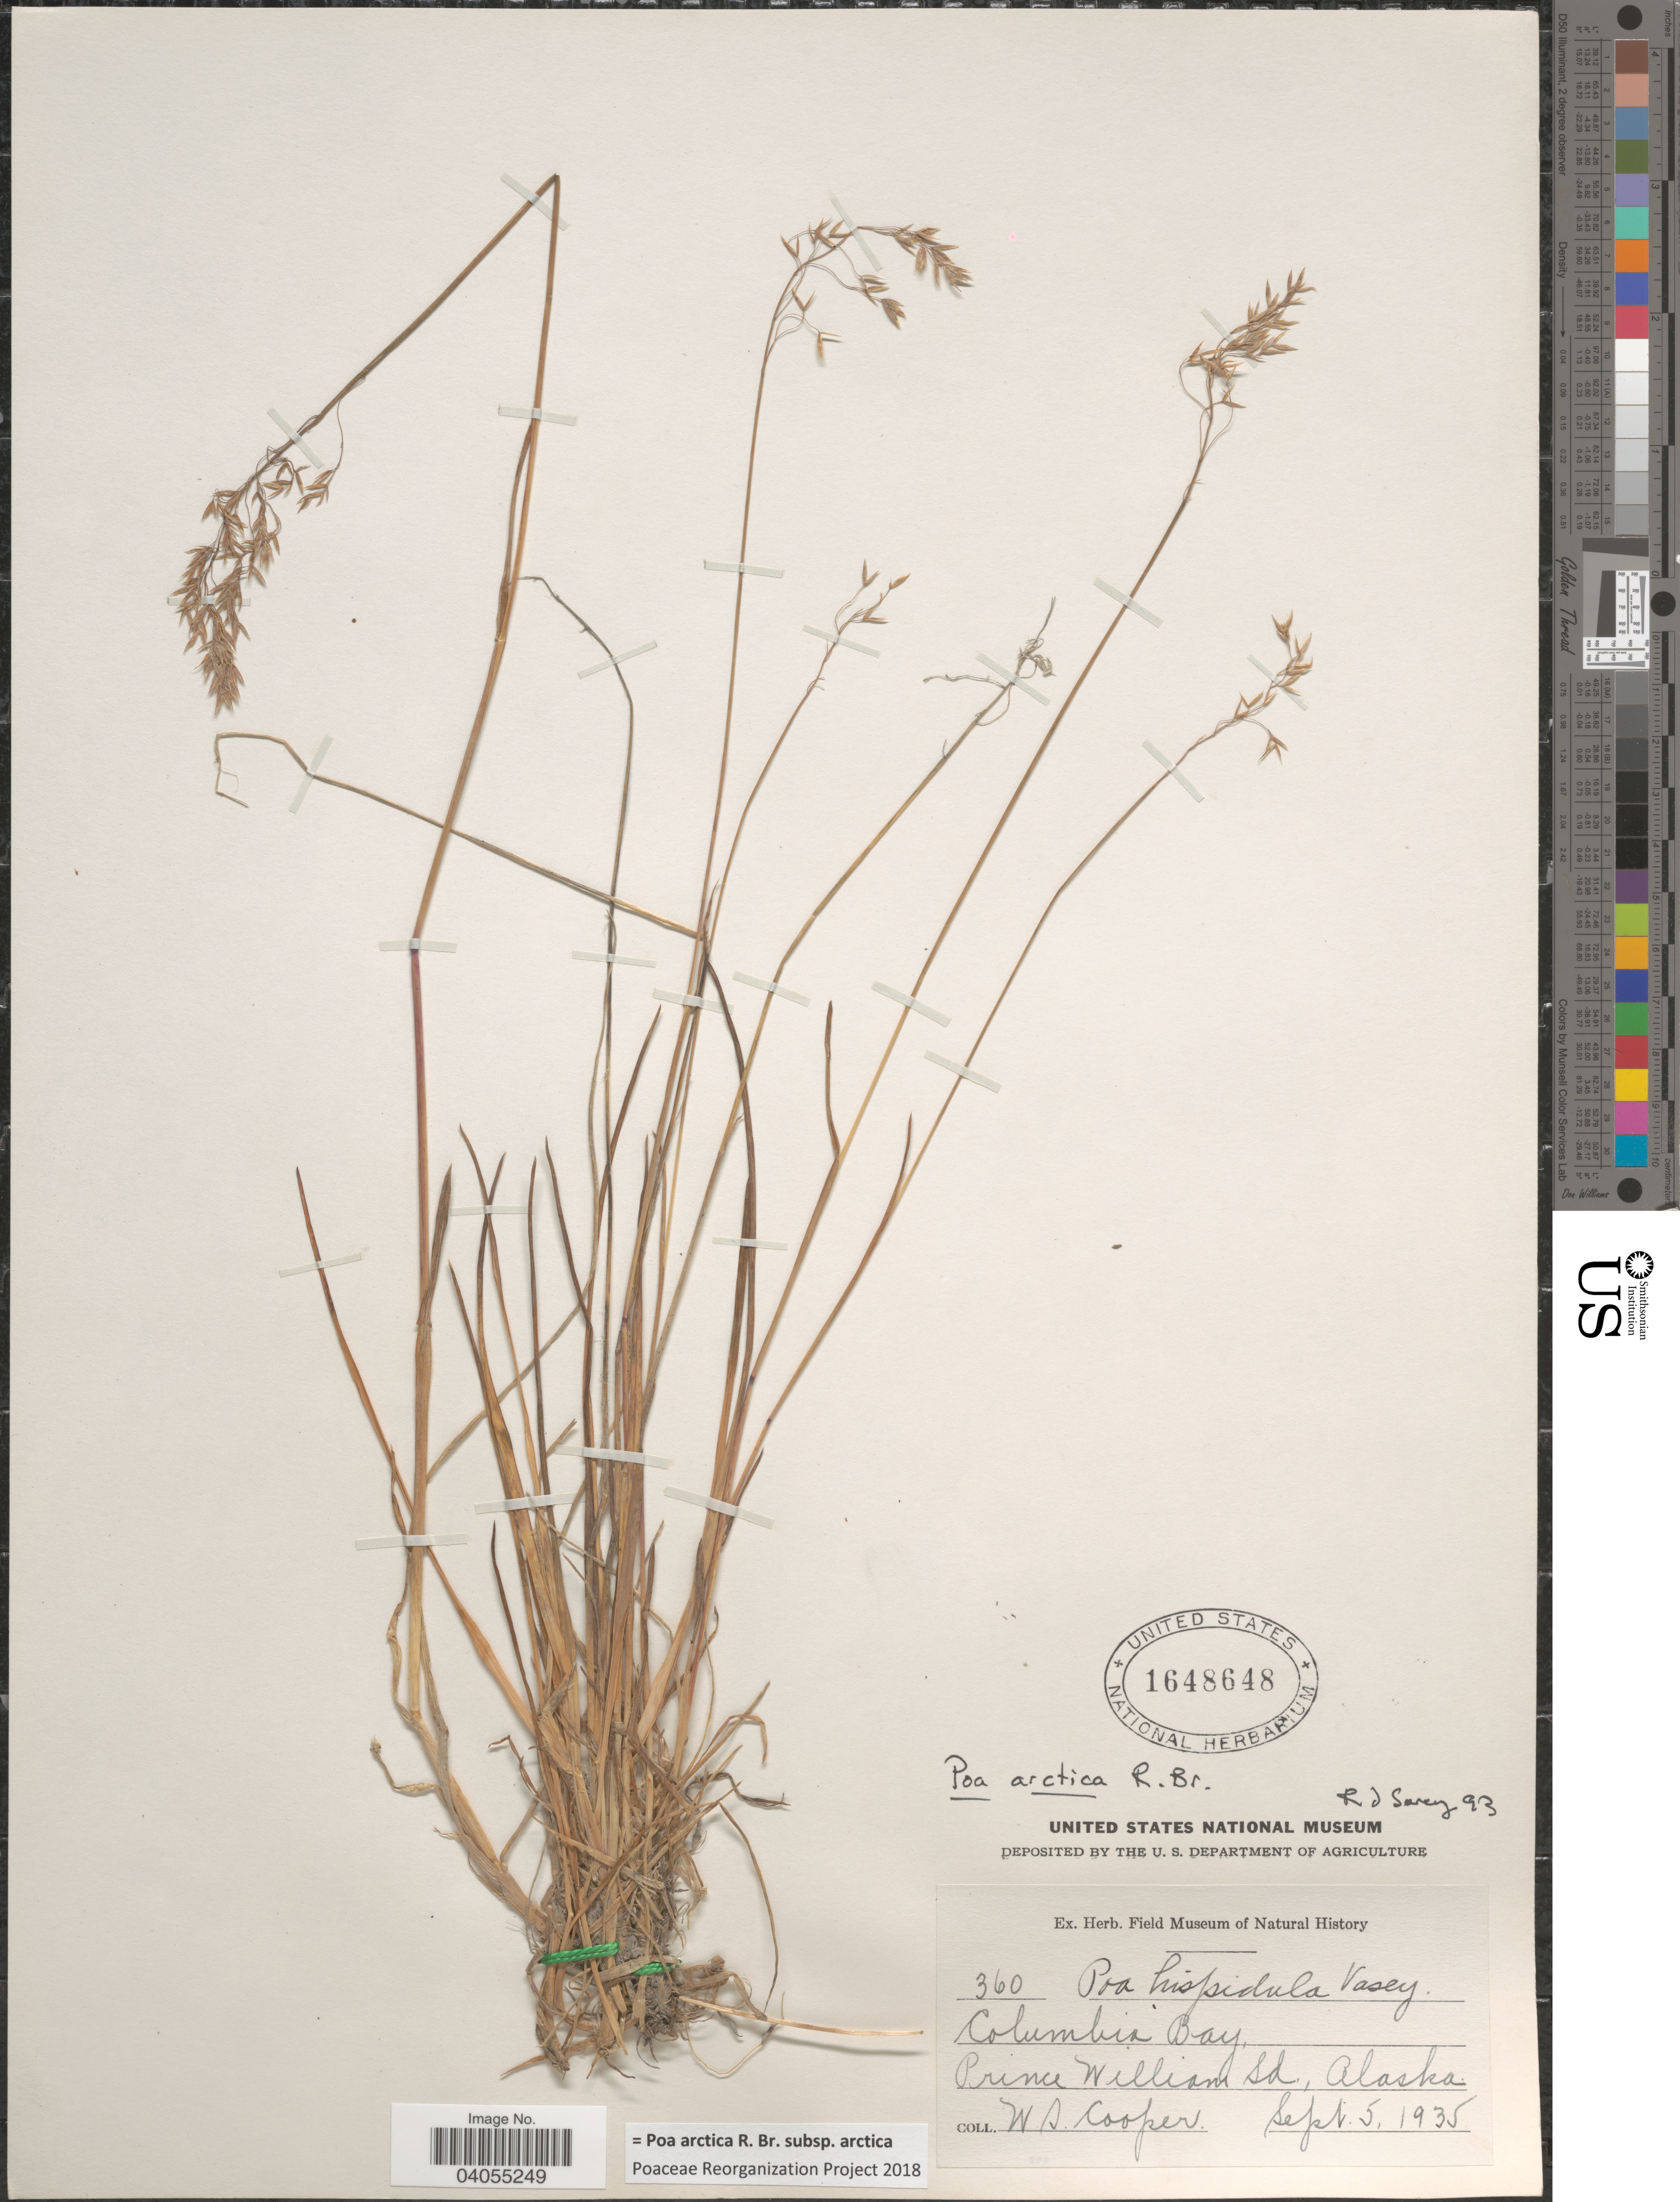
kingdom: Plantae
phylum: Tracheophyta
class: Liliopsida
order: Poales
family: Poaceae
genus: Poa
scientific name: Poa arctica subsp. arctica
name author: R. Br.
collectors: W. Cooper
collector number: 360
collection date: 1935-09-05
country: United States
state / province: Alaska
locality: Columbia Bay. Prince William Id.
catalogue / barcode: US 1648648